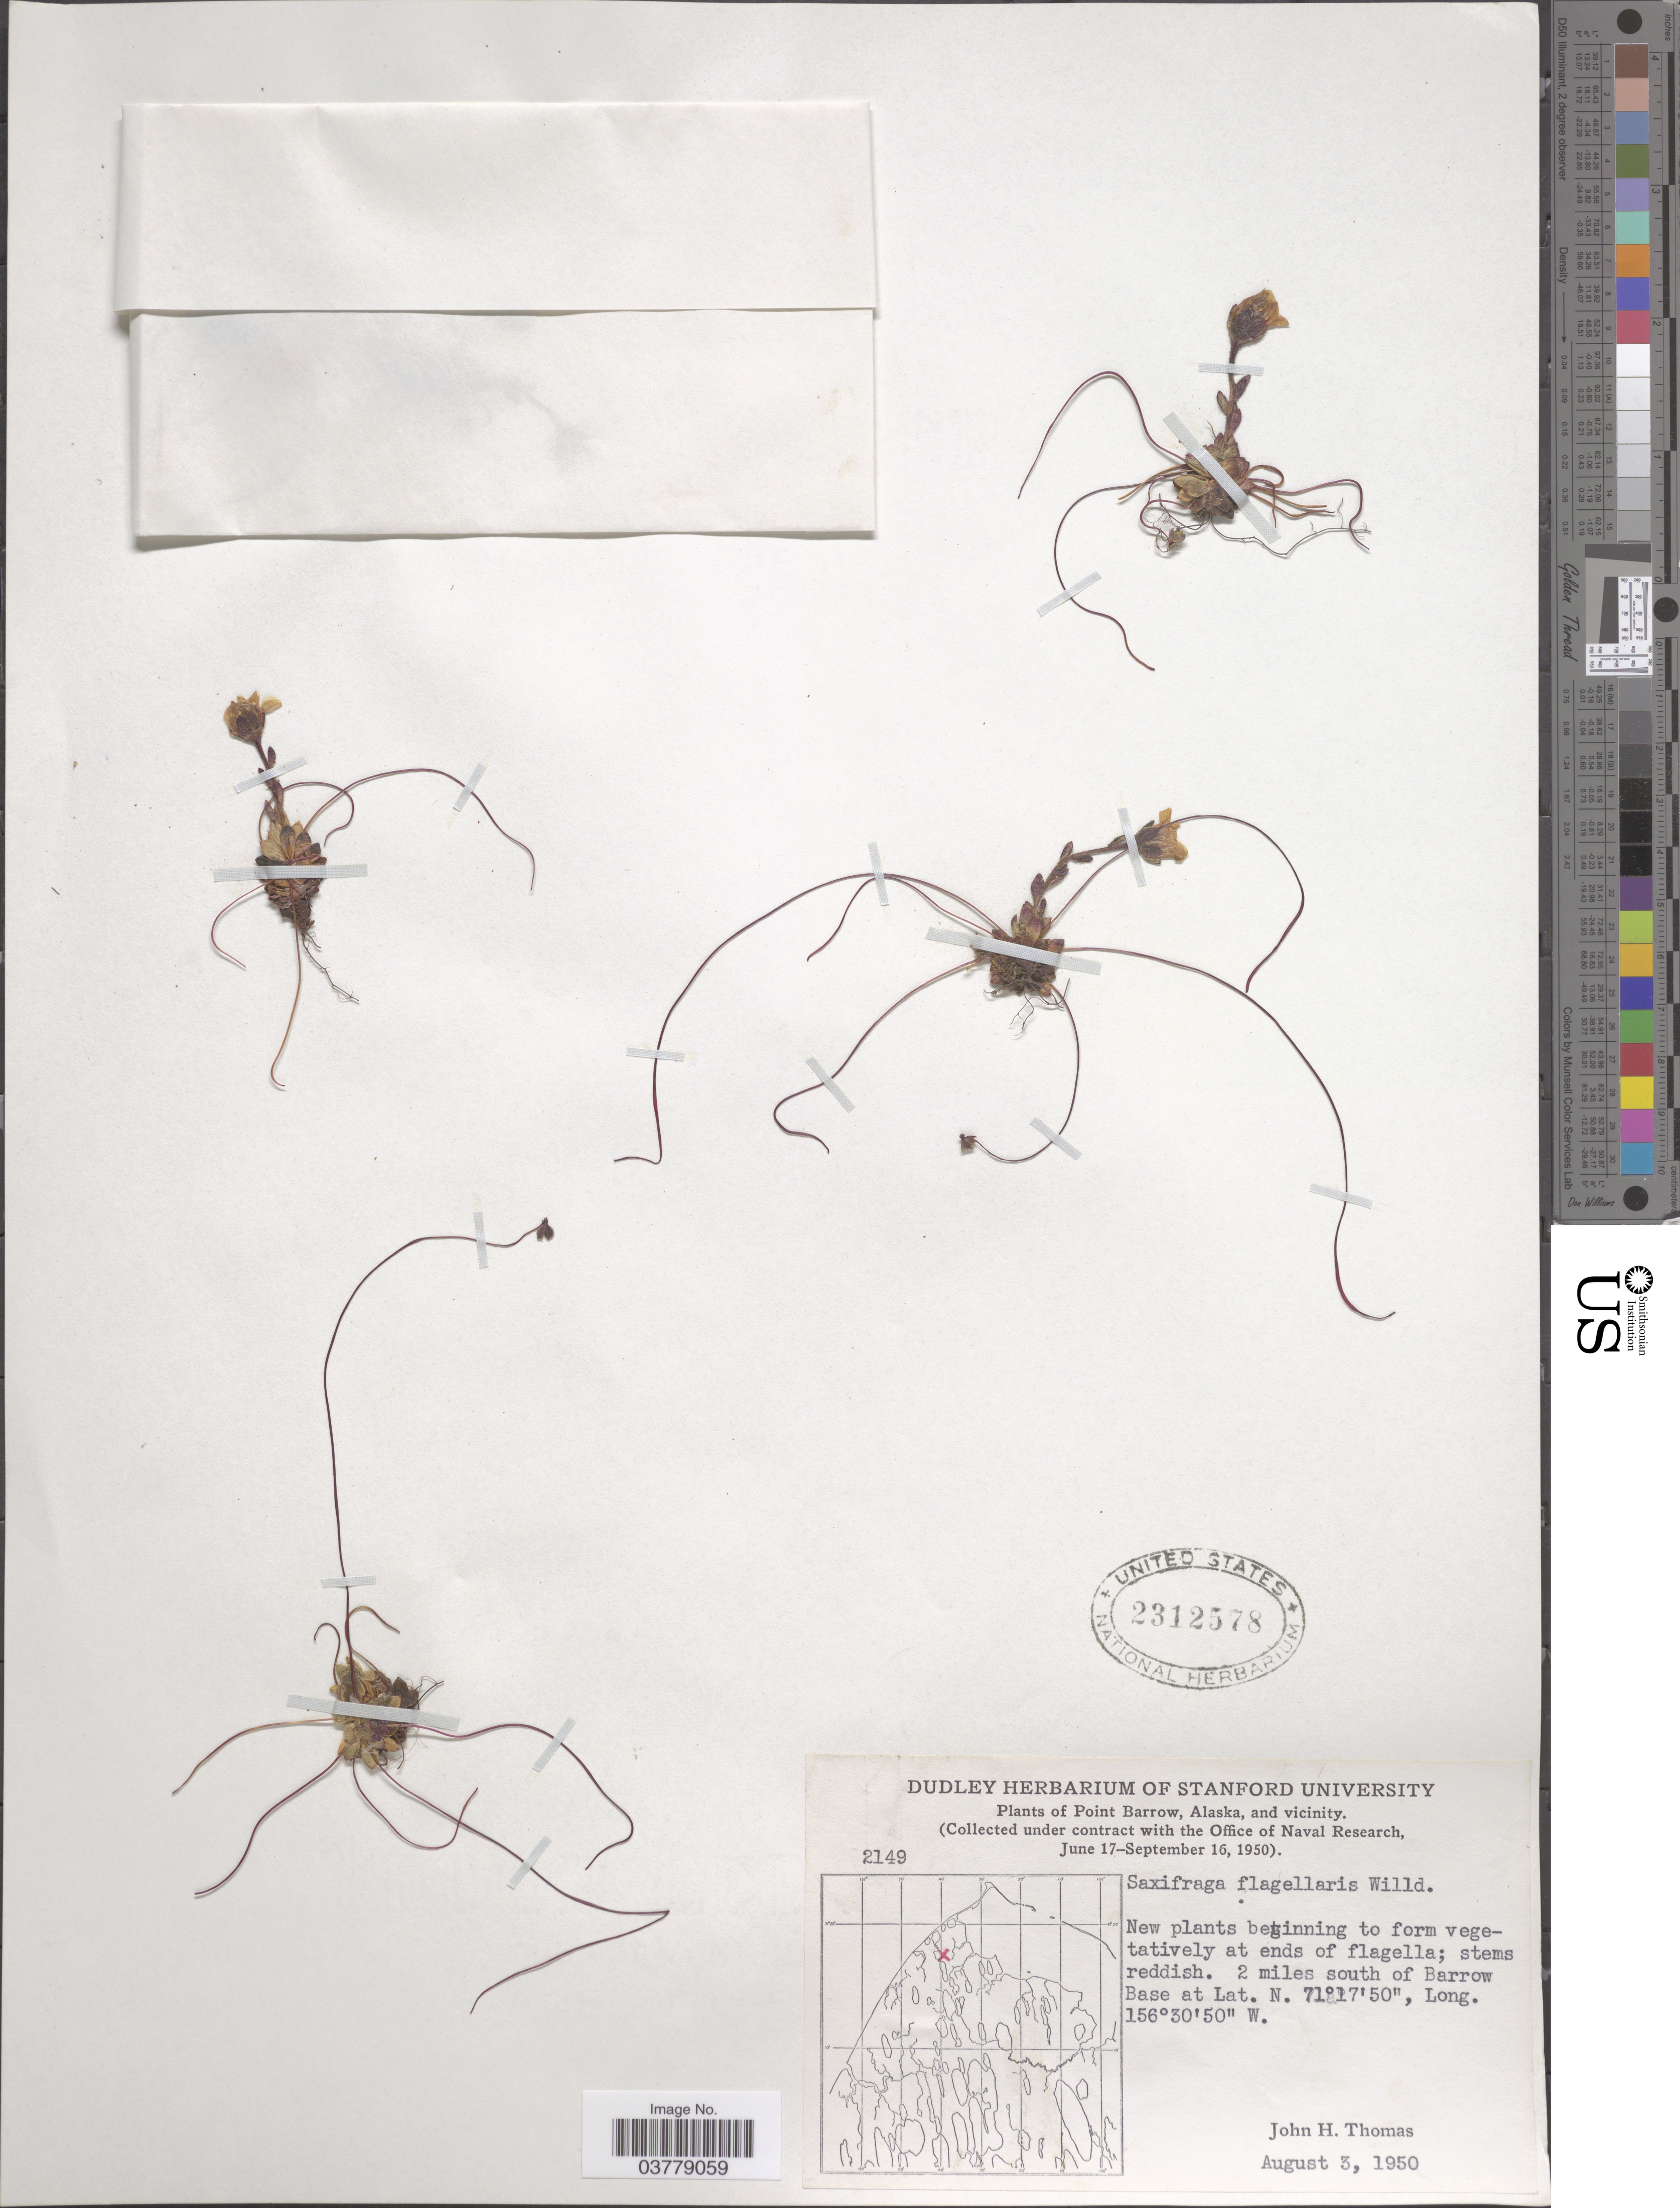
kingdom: Plantae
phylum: Tracheophyta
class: Magnoliopsida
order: Saxifragales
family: Saxifragaceae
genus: Saxifraga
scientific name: Saxifraga flagellaris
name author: Willd. ex Sternb.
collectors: J. H. Thomas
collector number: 2149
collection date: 1950-08-03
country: United States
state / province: Alaska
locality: Point Barrow, Alaska, and vicinity. 2 miles south of Barrow Base.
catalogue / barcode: US 2312578